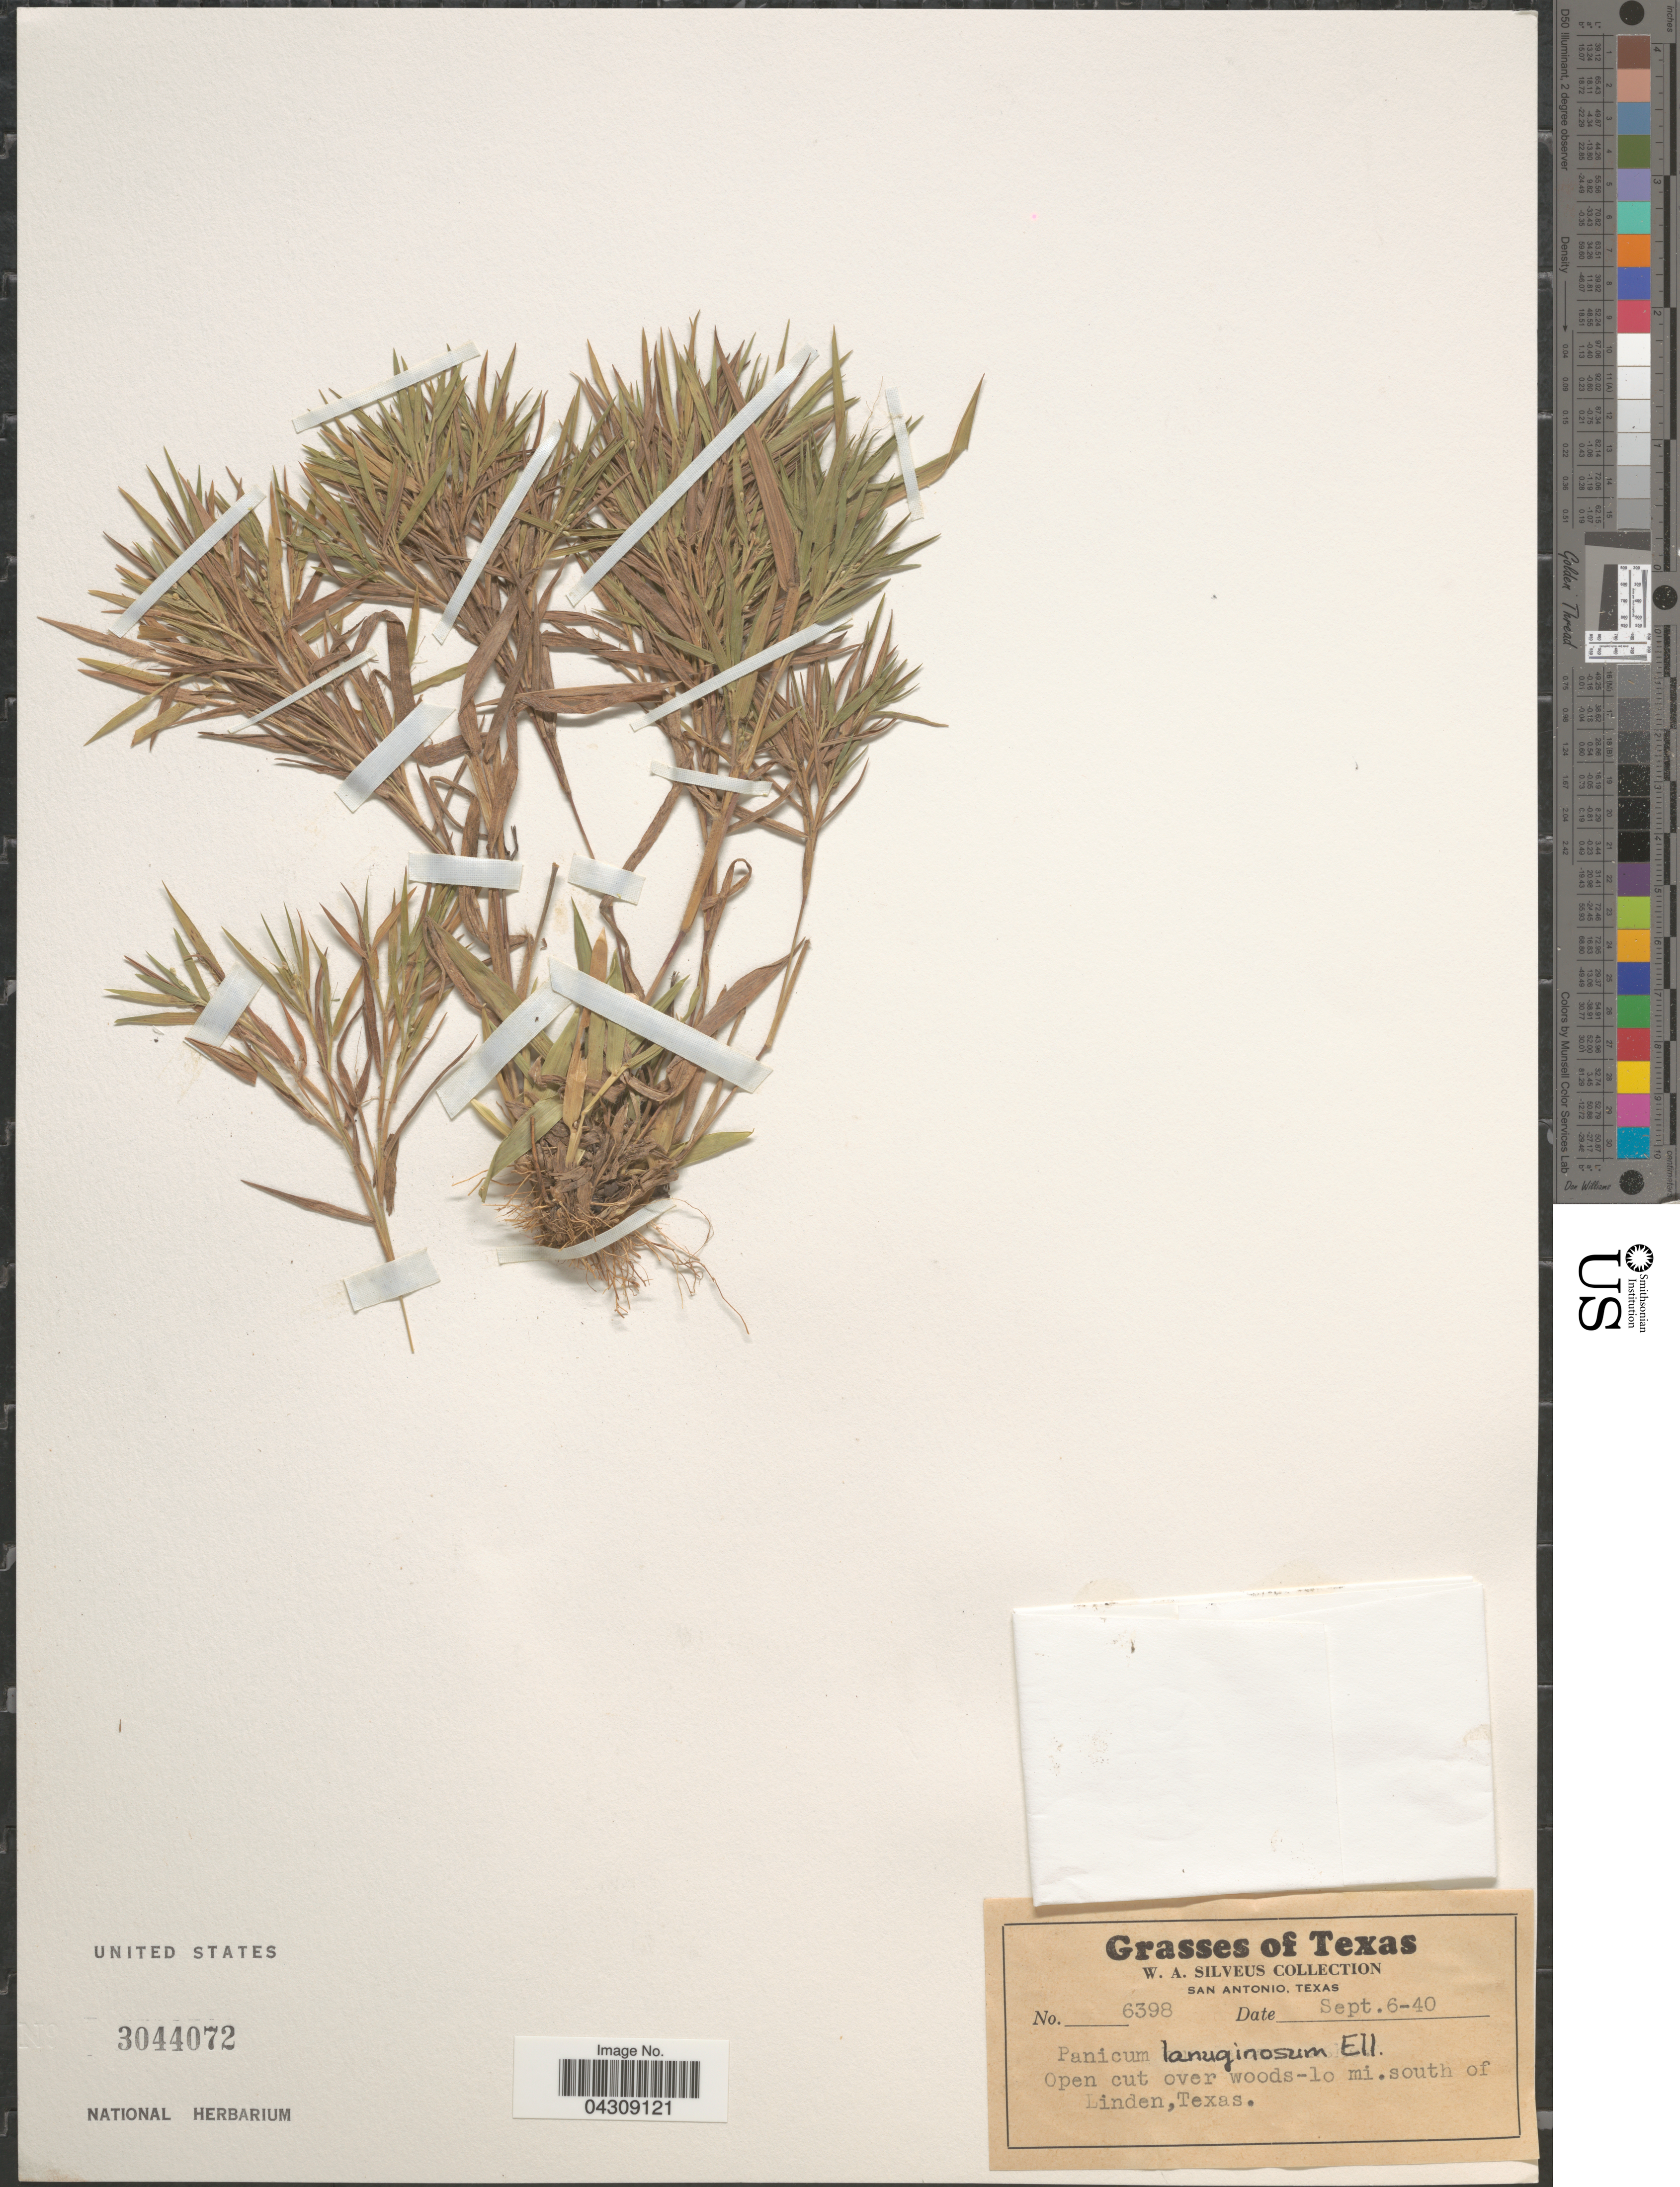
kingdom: Plantae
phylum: Tracheophyta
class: Liliopsida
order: Poales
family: Poaceae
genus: Dichanthelium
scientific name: Dichanthelium acuminatum var. acuminatum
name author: (Sw.) Gould & C.A. Clark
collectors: W. Silveus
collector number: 6398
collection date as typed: Transcribed d/m/y: 6/9/40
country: United States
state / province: Texas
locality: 10 mi. south of Linden.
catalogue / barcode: US 3044072